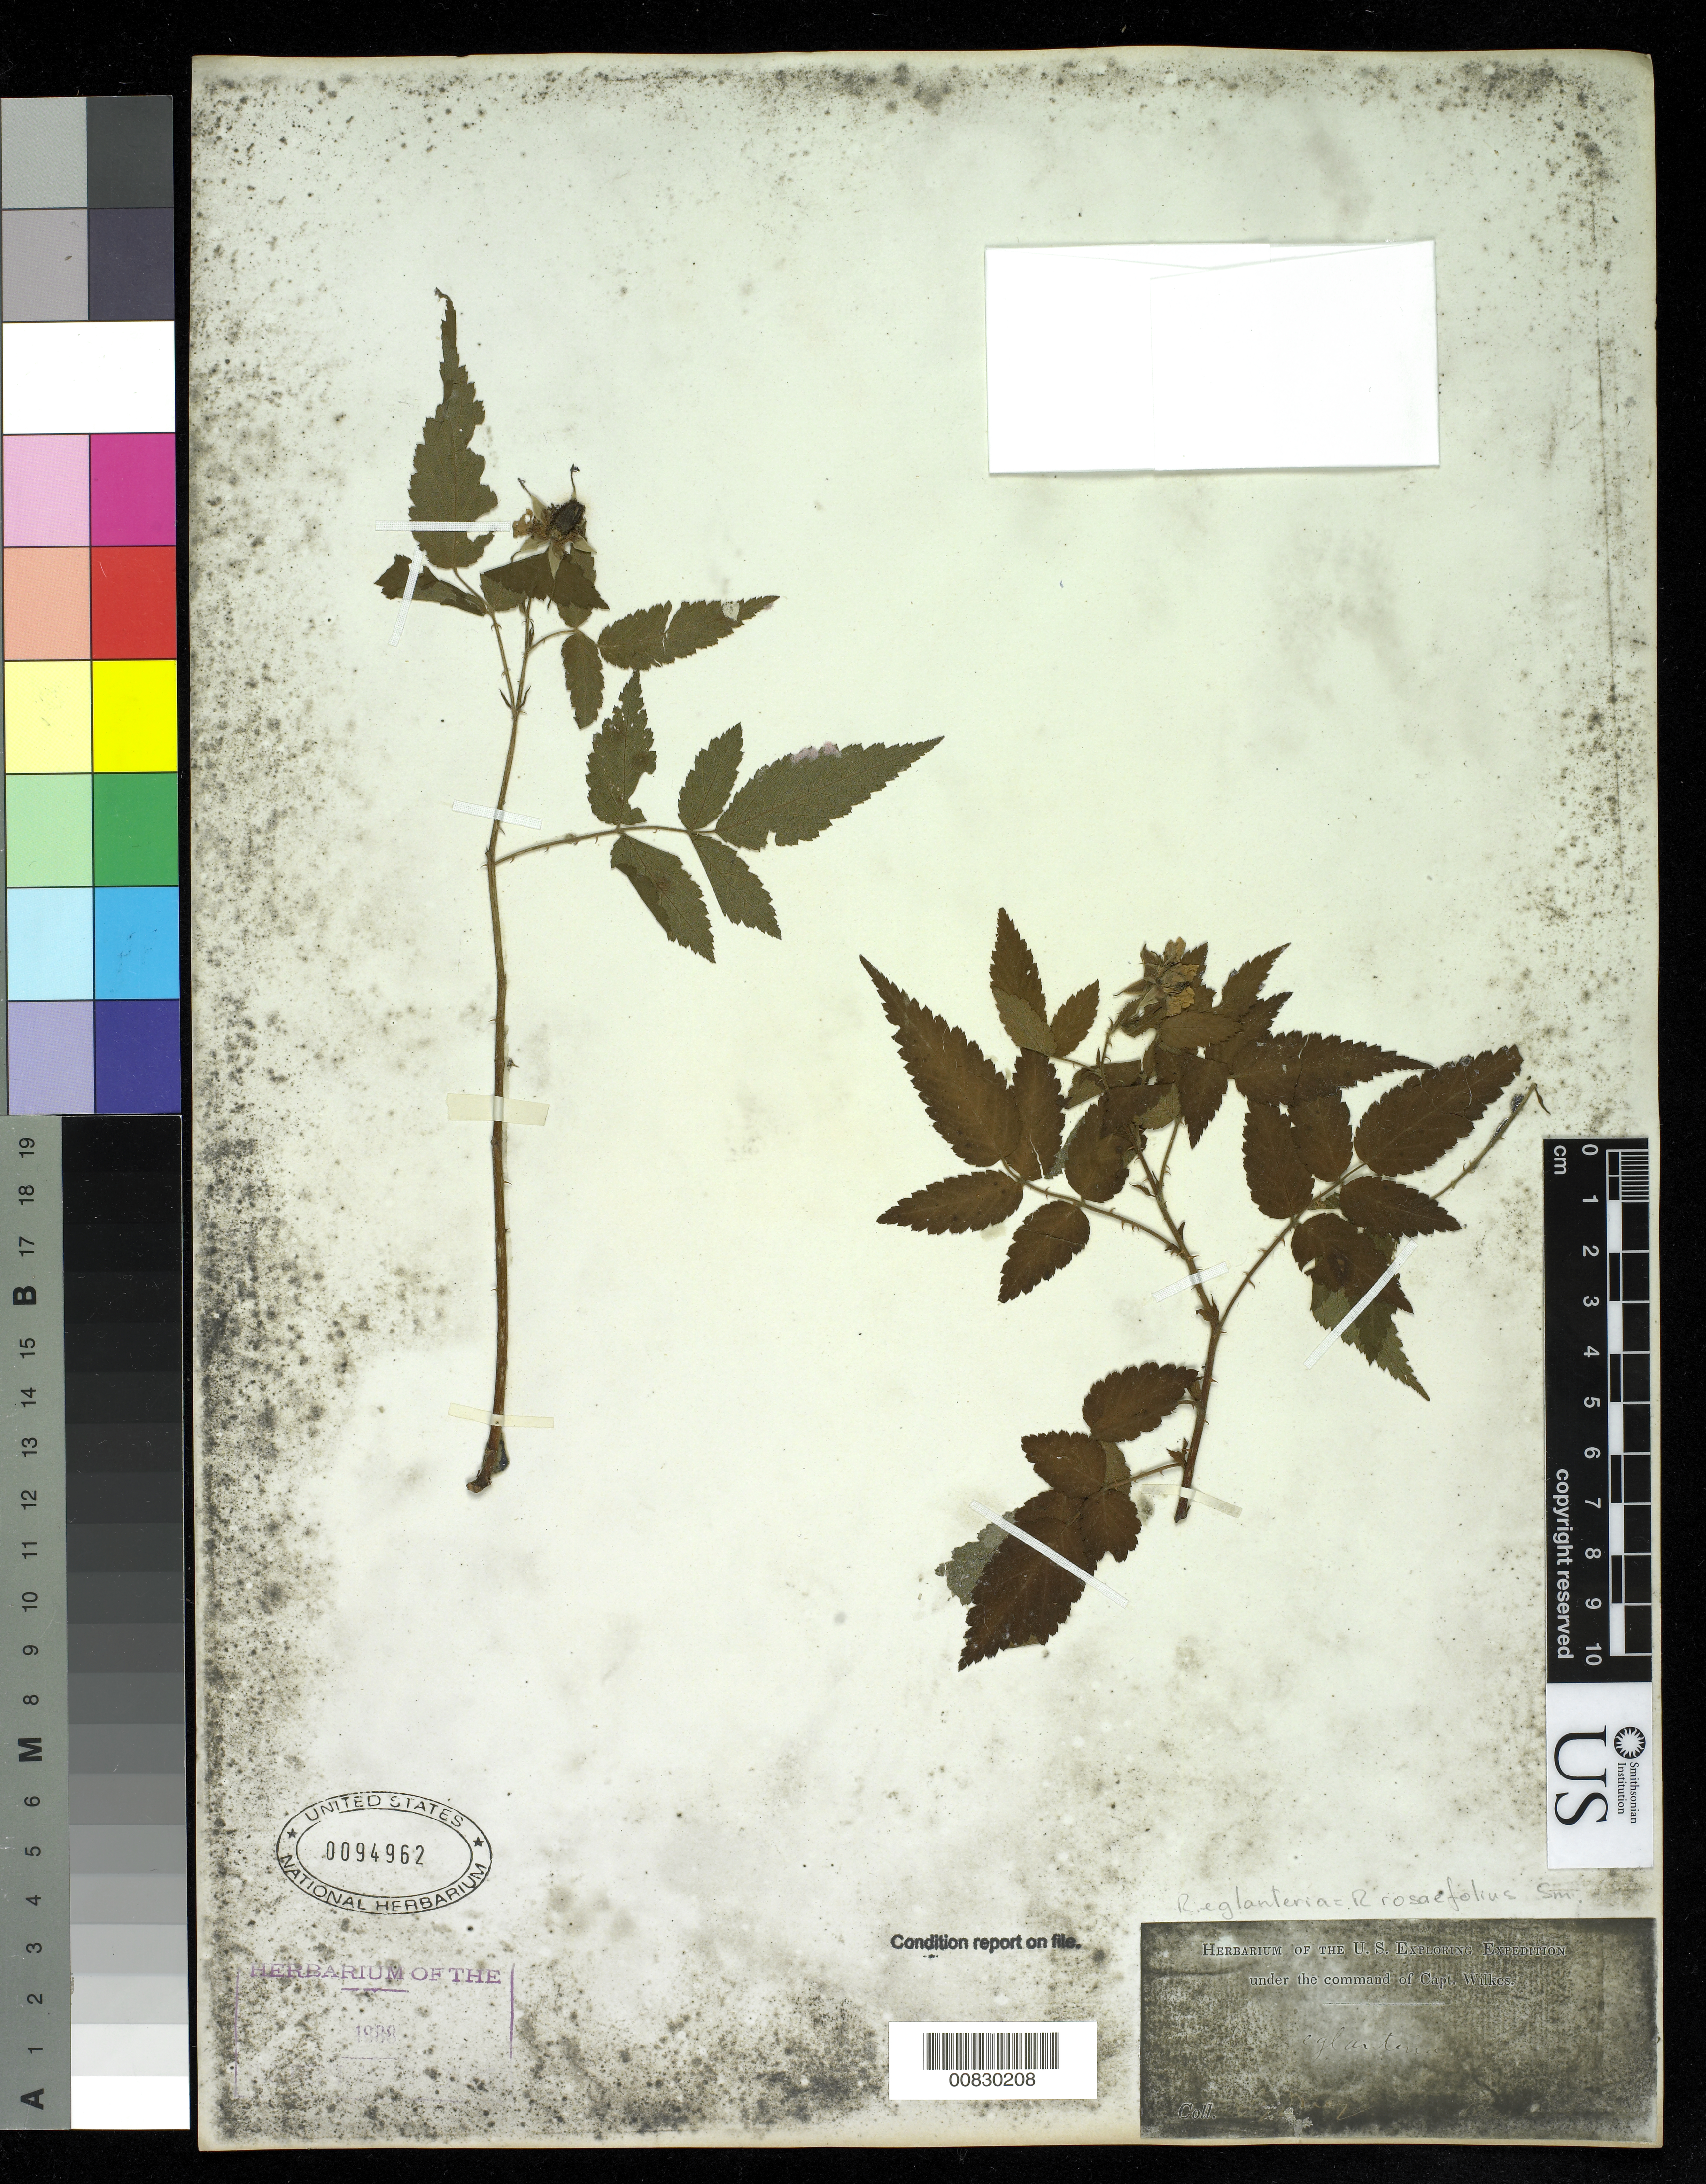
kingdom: Plantae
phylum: Tracheophyta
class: Magnoliopsida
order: Rosales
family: Rosaceae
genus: Rubus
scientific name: Rubus rosifolius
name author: Sm.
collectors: Wilkes Explor. Exped.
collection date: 1838/1842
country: Australia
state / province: New South Wales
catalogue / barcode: US 94962